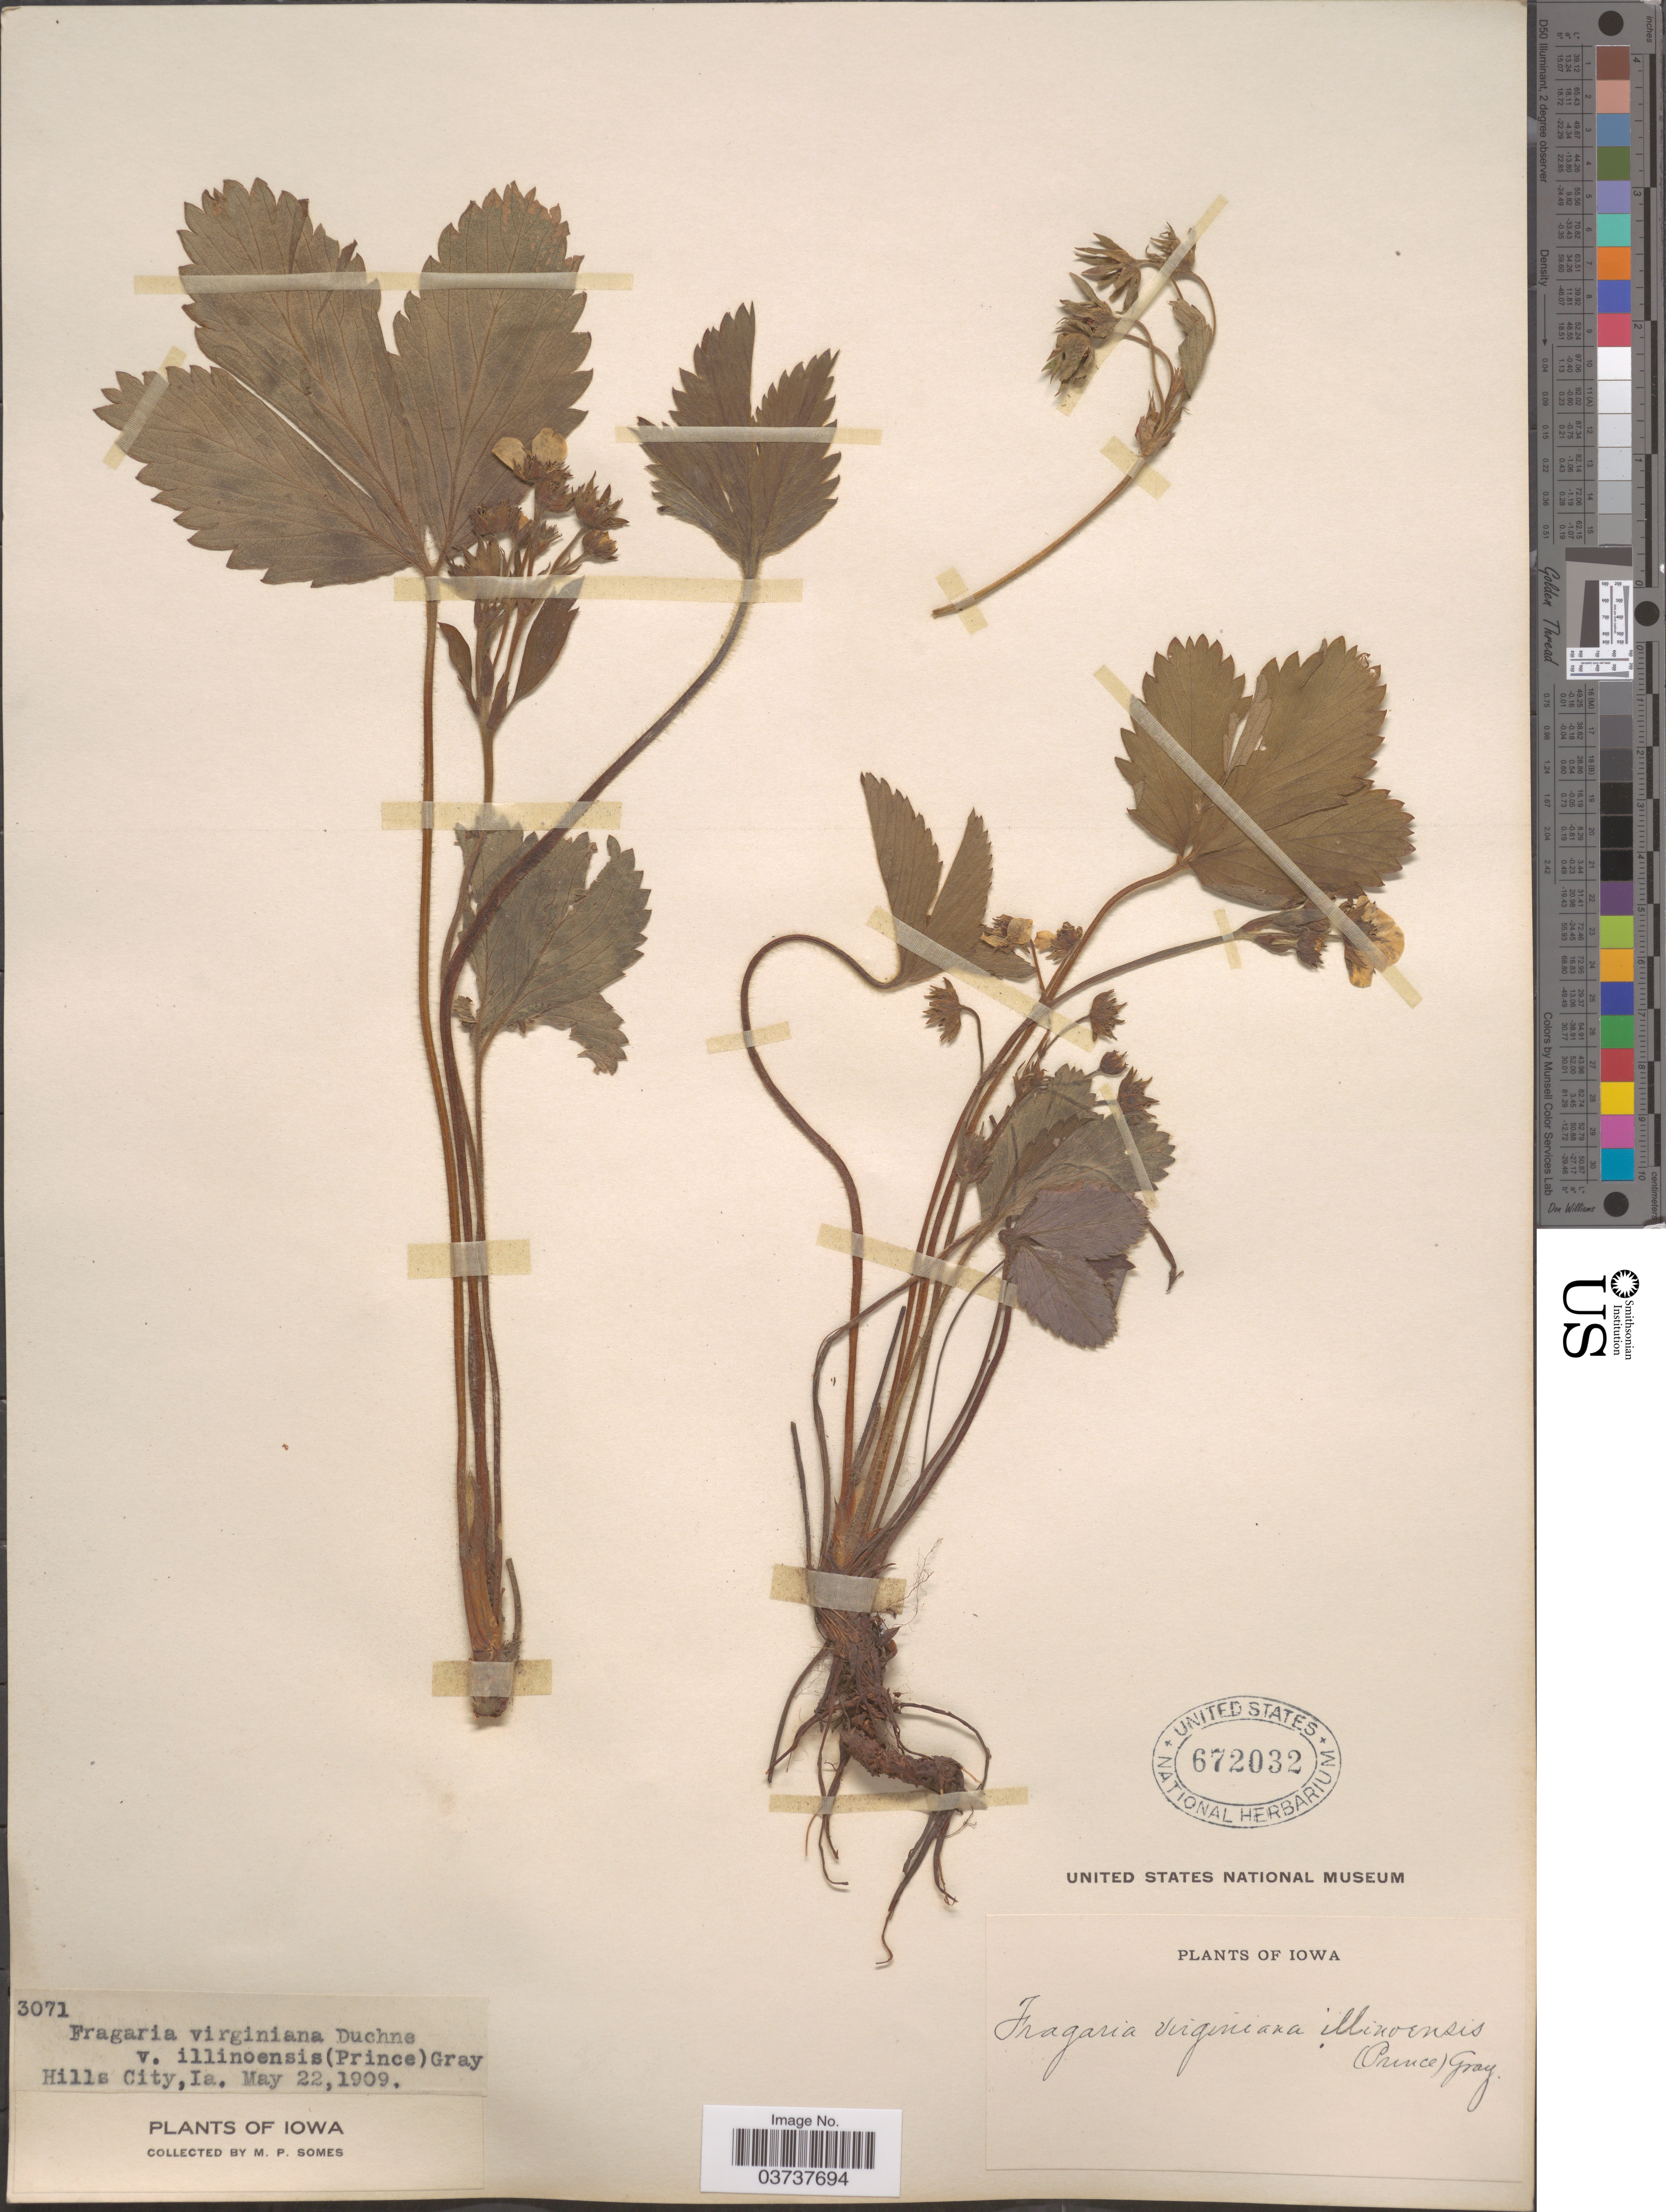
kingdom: Plantae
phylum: Tracheophyta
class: Magnoliopsida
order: Rosales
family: Rosaceae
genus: Fragaria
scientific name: Fragaria virginiana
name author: Mill.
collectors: M. Somes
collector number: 3071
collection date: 1909-05-22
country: United States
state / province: Iowa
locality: Hills City.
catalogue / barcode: US 672032